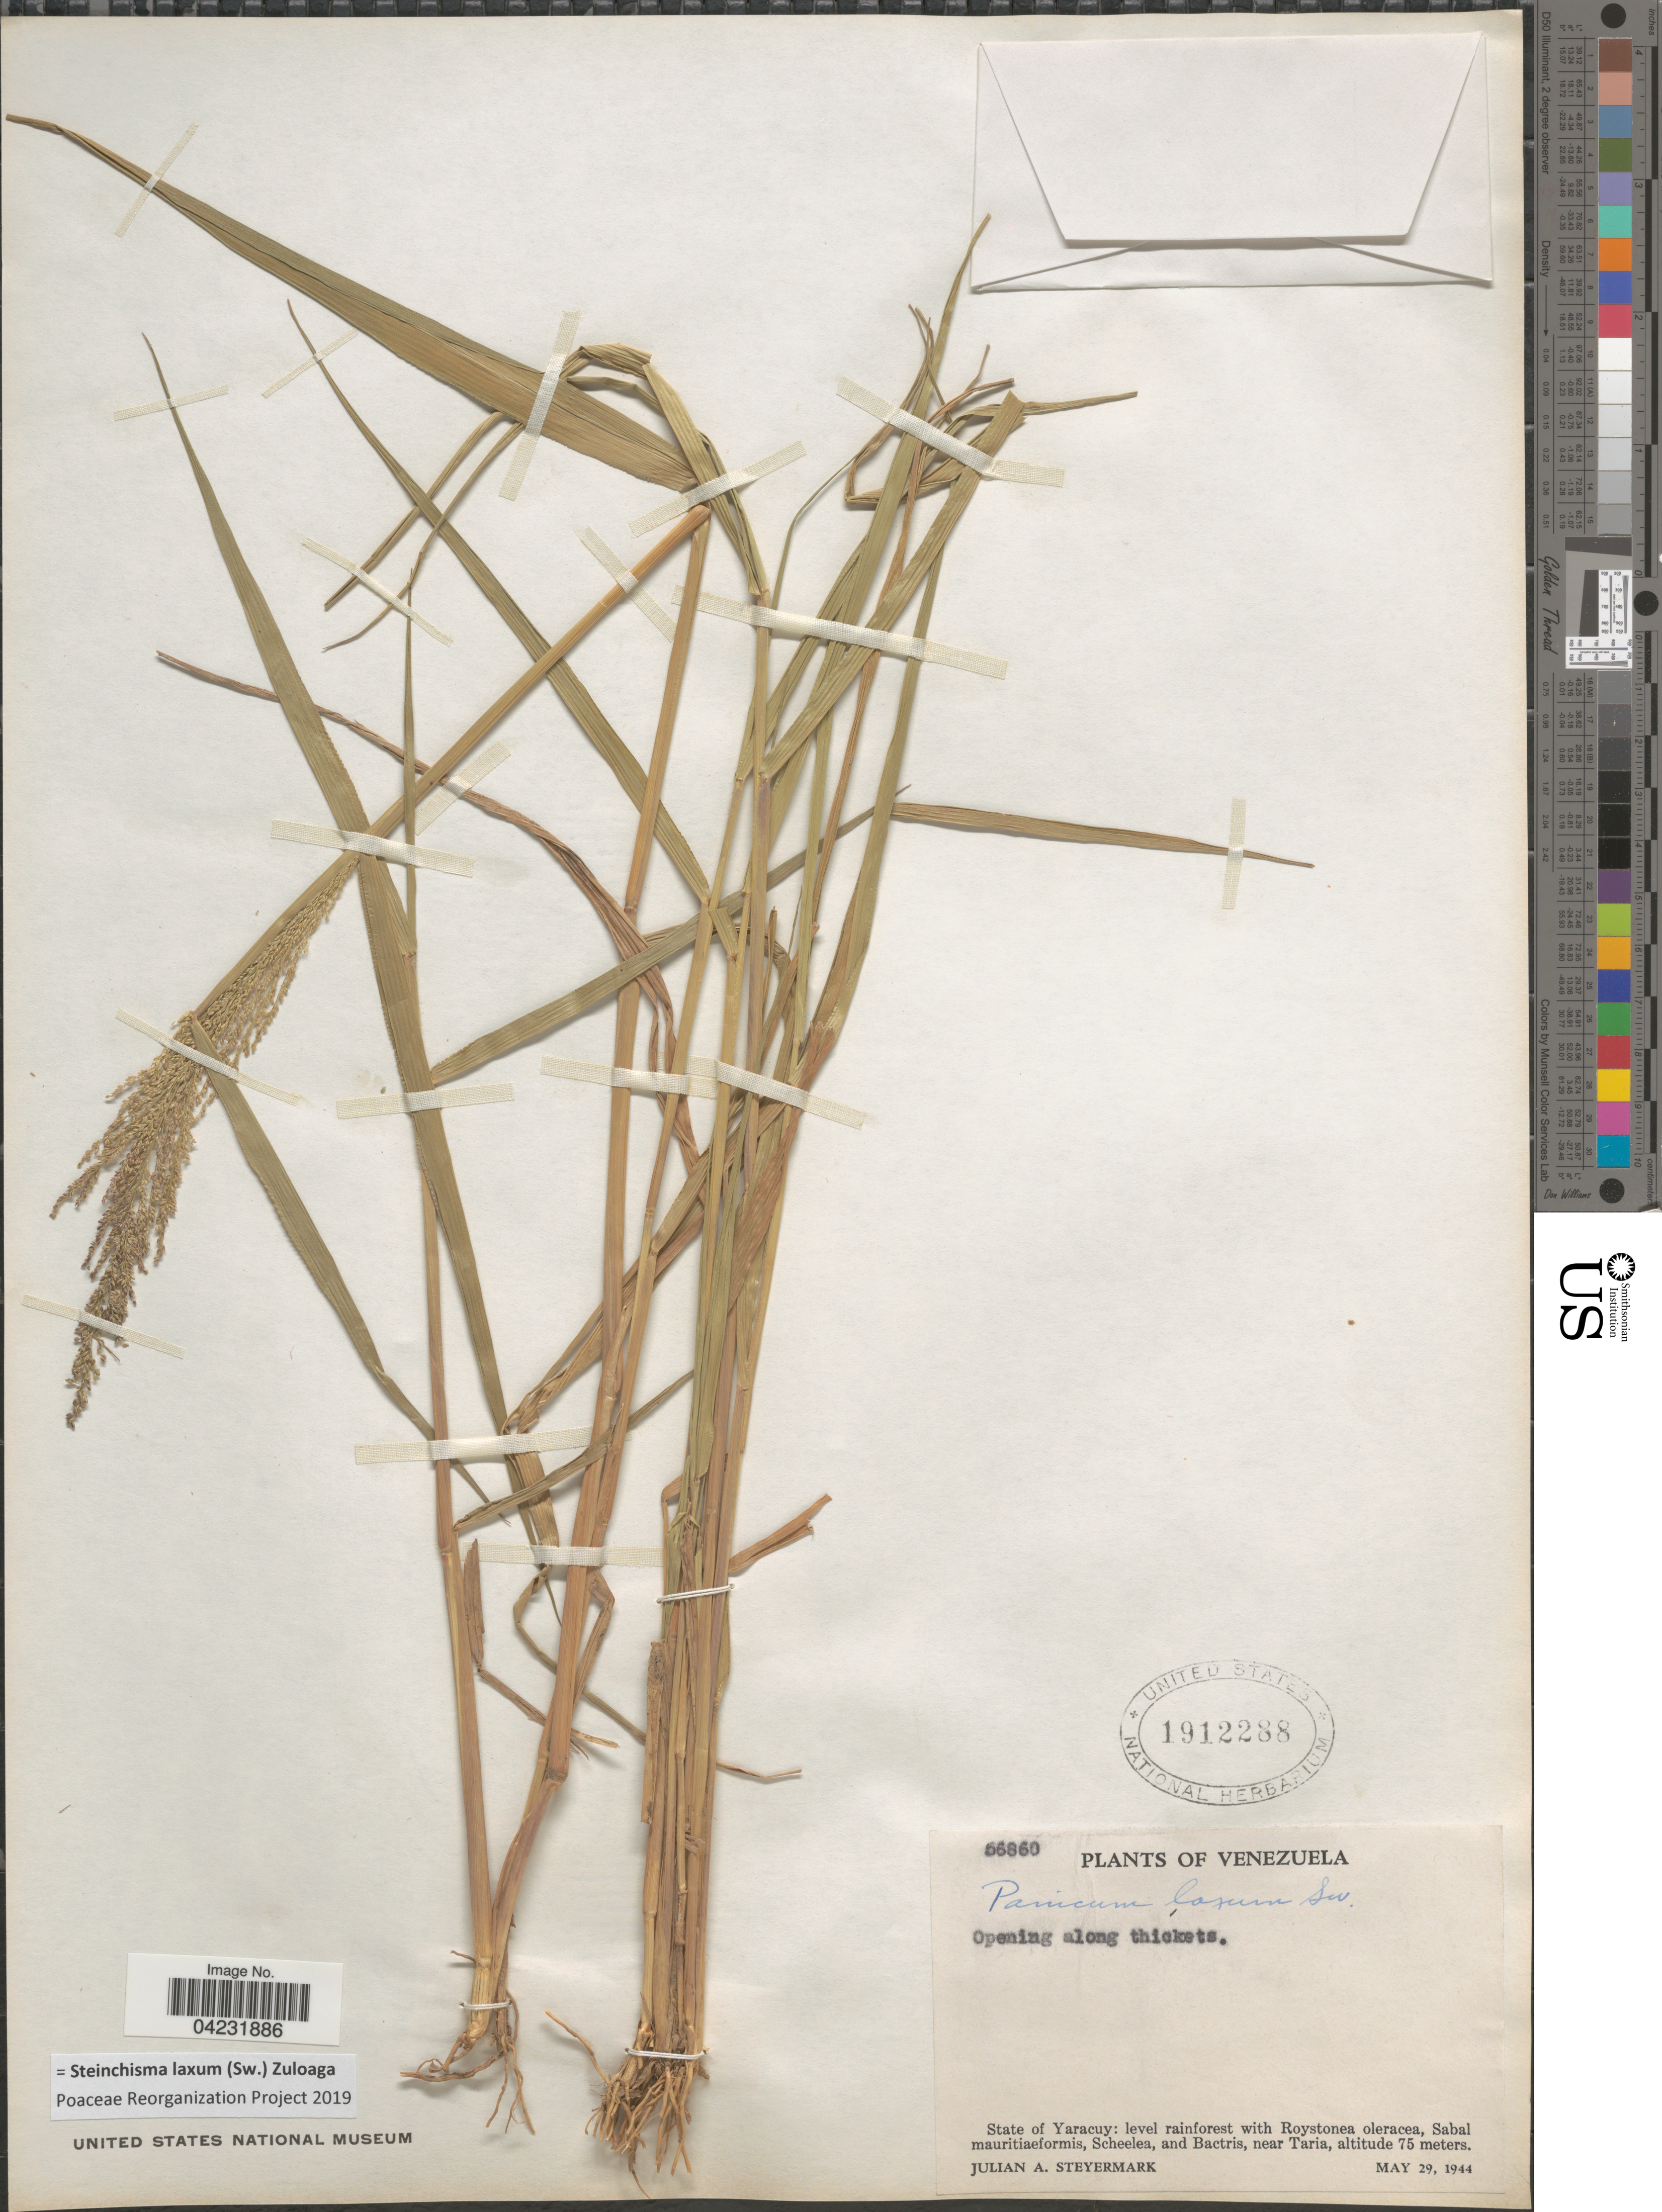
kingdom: Plantae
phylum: Tracheophyta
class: Liliopsida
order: Poales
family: Poaceae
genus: Steinchisma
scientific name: Steinchisma laxum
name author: (Sw.) Zuloaga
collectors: J. Steyermark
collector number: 56860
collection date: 1944-05-29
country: Venezuela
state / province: Yaracuy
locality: Opening along thickets. Level rainforest, with Roystonea oleracea, Sabal mauritiaeformis, Scheelea, and Bactris, near Taria.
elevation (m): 75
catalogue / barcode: US 1912288